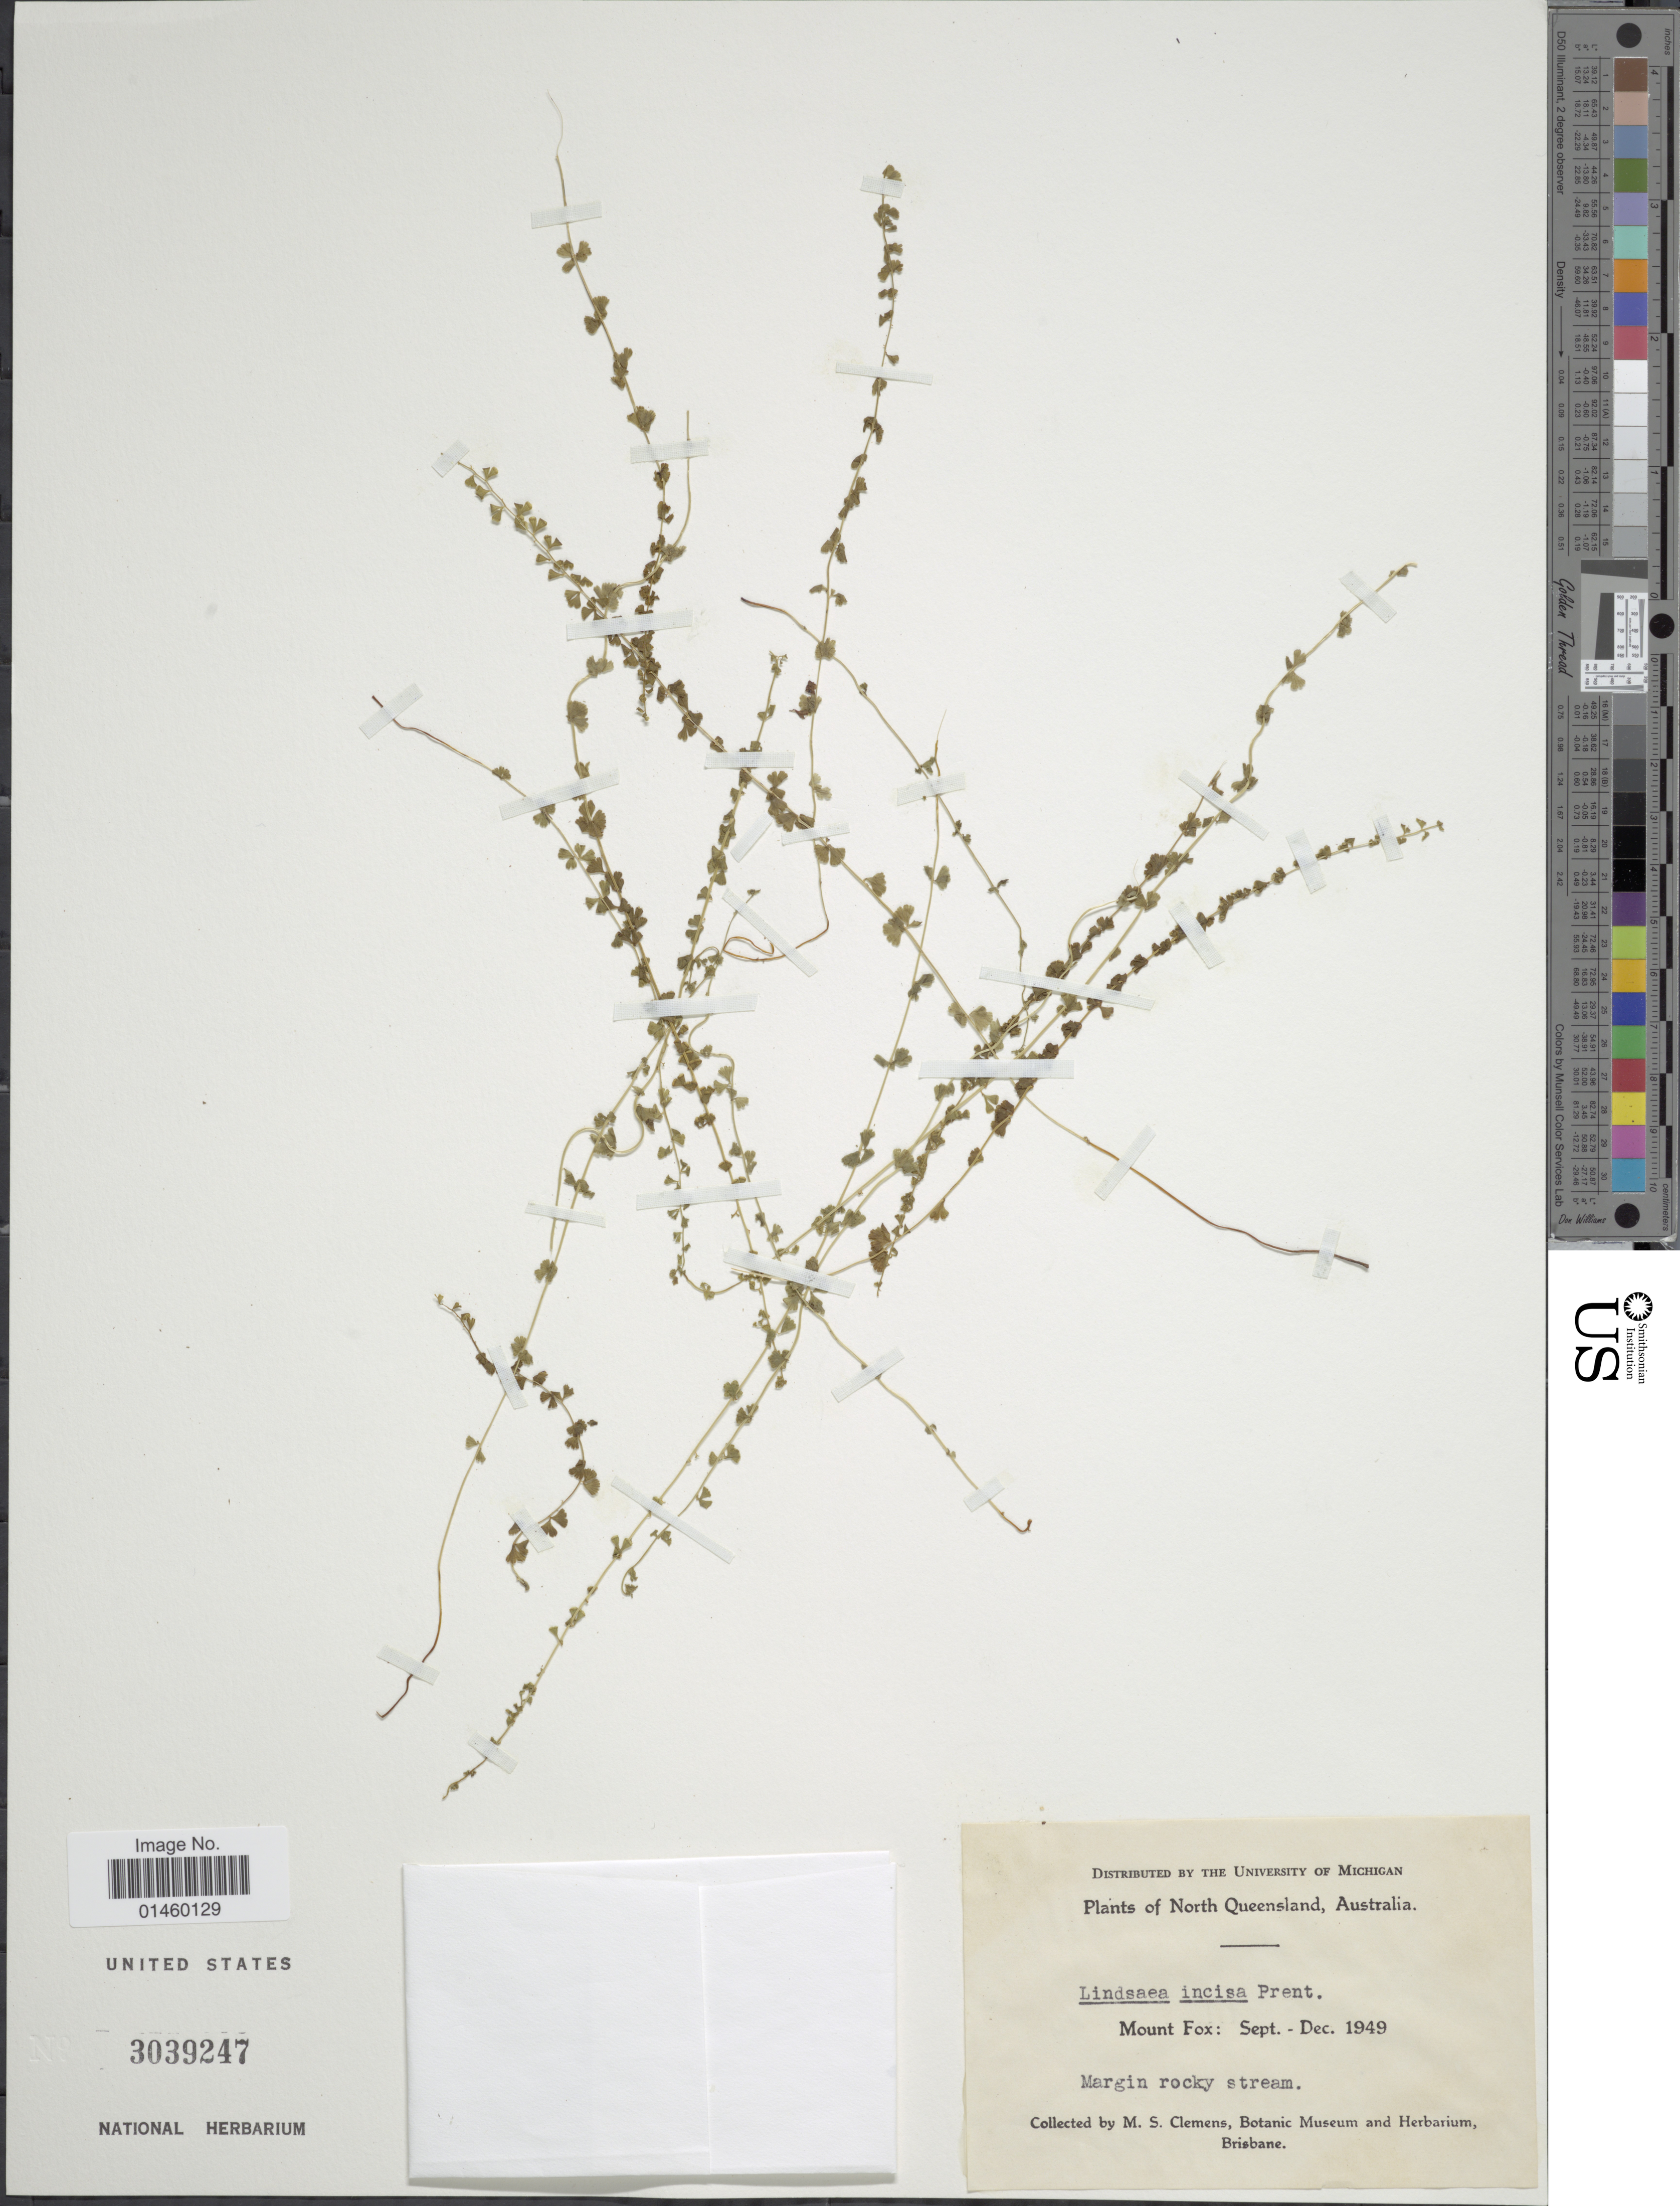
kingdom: Plantae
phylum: Tracheophyta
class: Polypodiopsida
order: Polypodiales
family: Lindsaeaceae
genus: Lindsaea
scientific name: Lindsaea incisa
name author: Prent.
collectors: M. S. Clemens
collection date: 1949-09/1949-12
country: Australia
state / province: Queensland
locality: North Queensland. Mount Fox.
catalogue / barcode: US 3039247